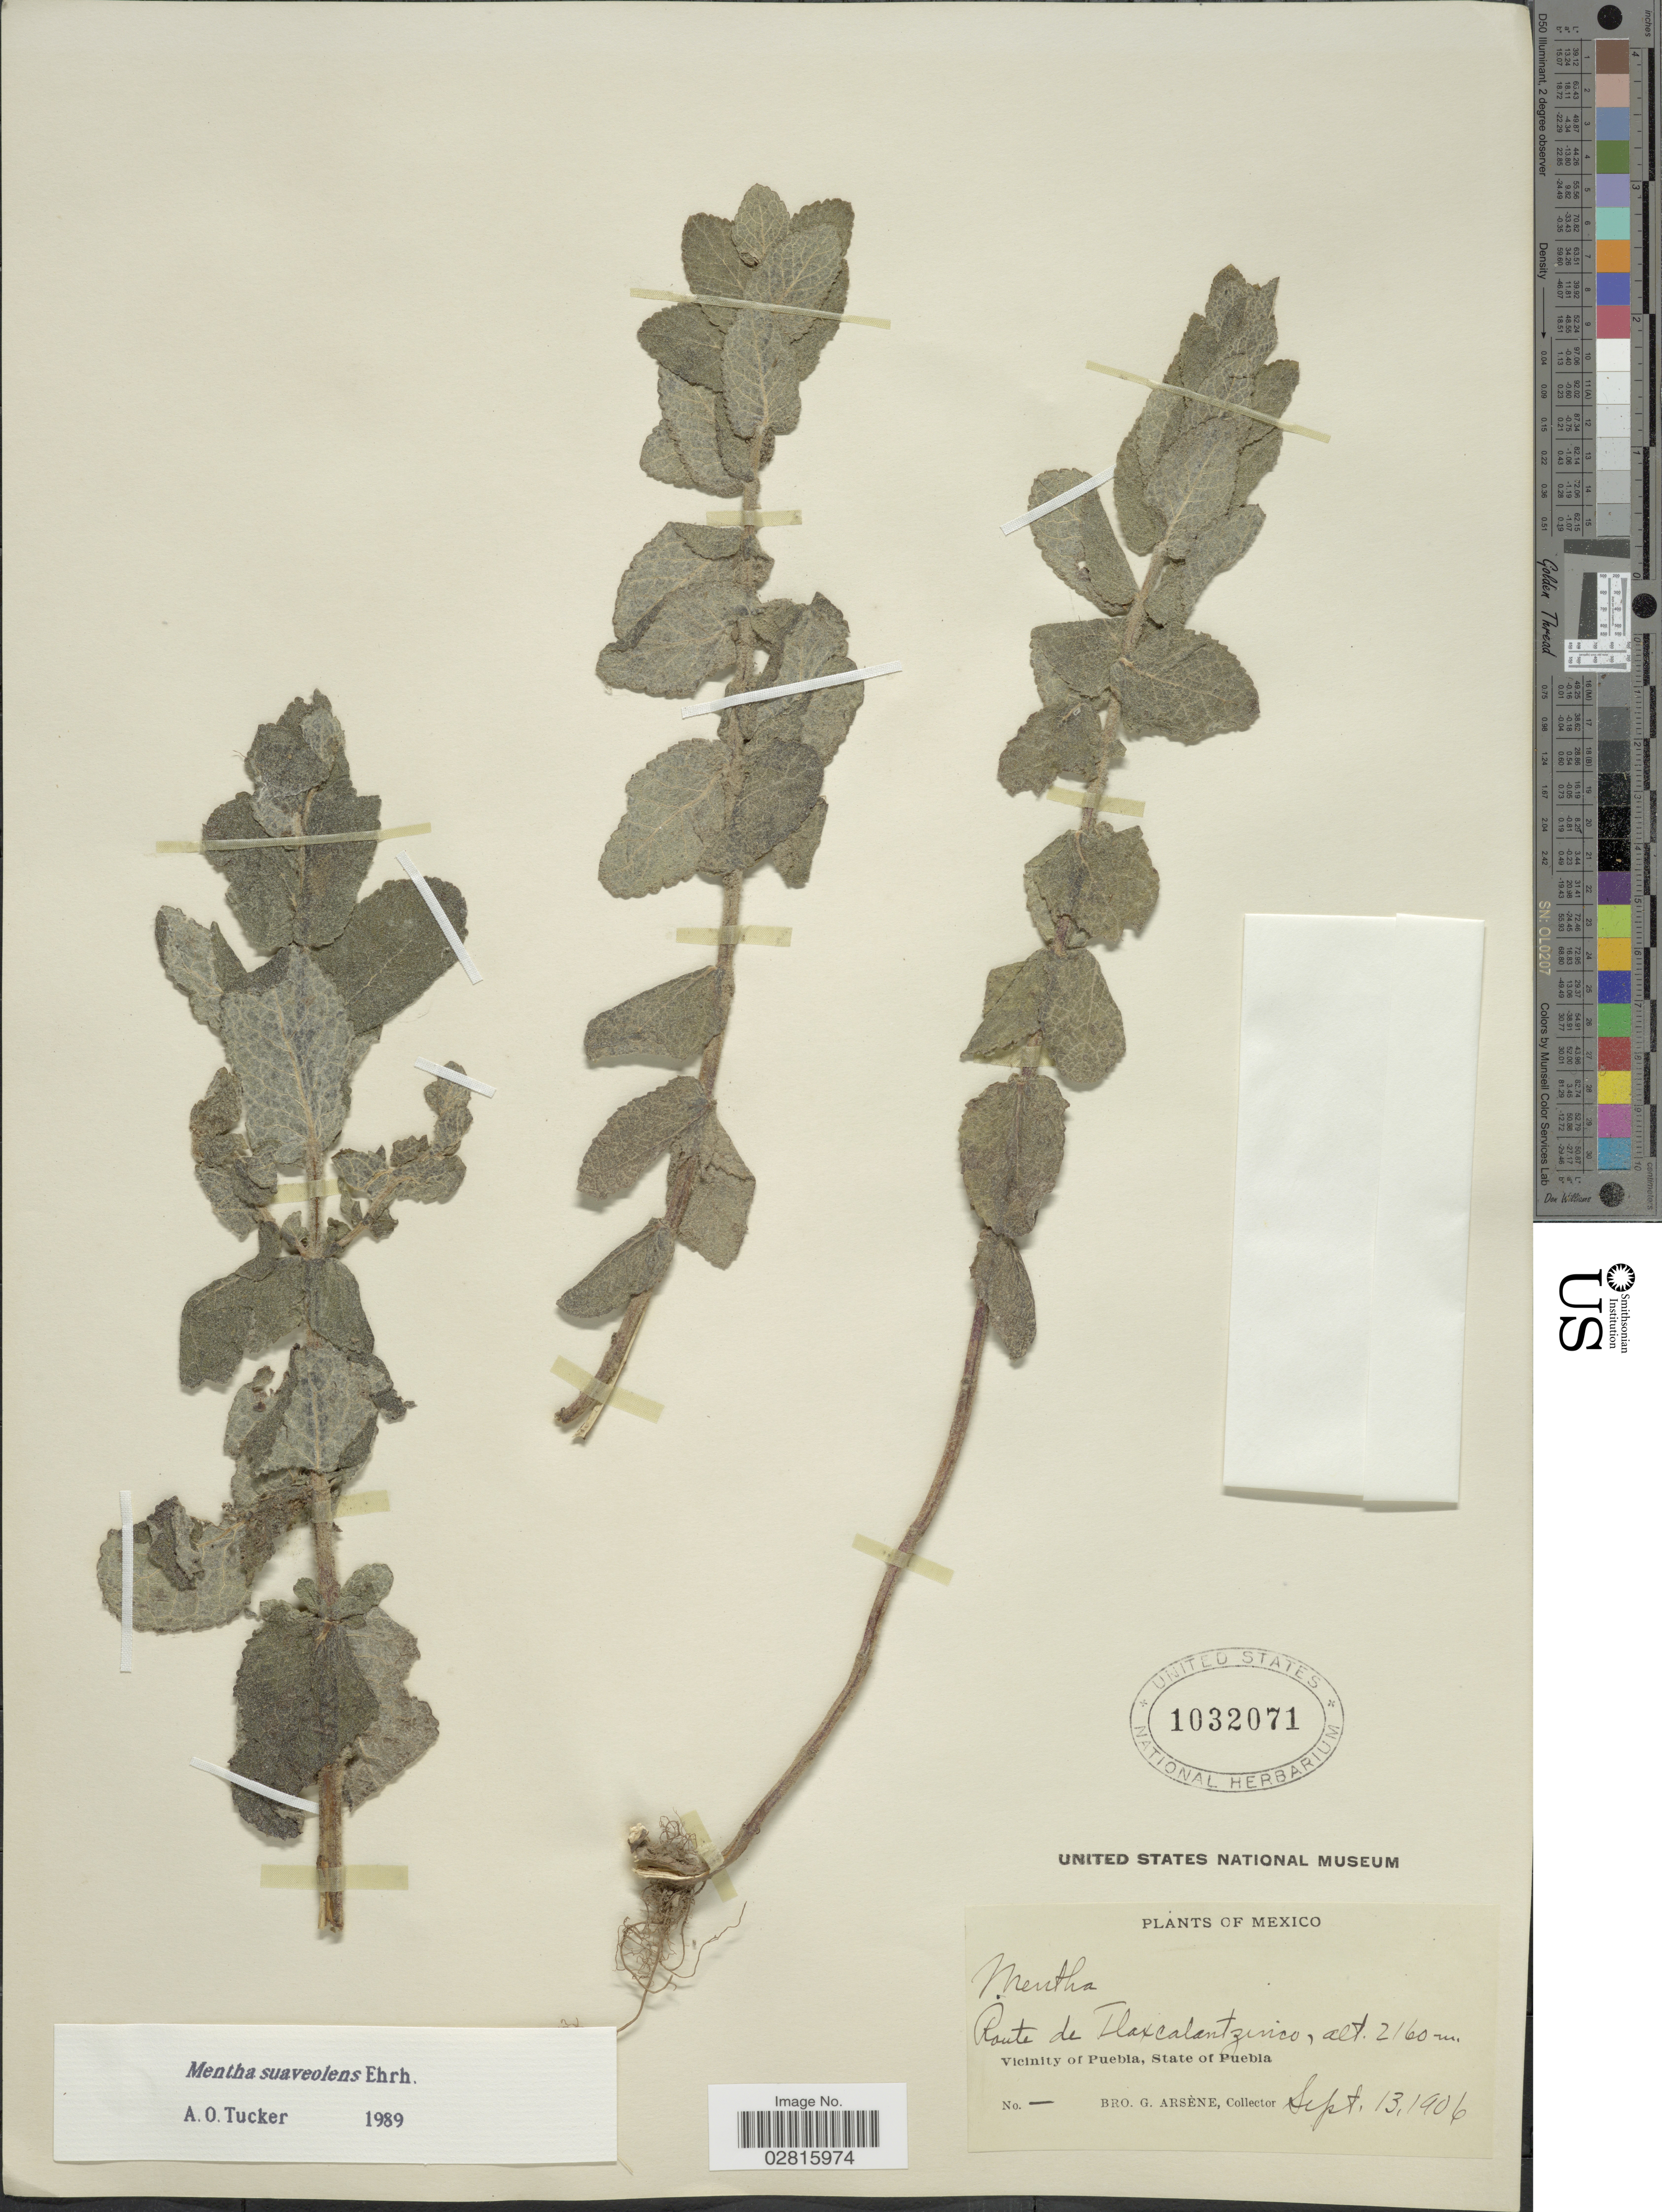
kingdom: Plantae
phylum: Tracheophyta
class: Magnoliopsida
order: Lamiales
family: Lamiaceae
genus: Mentha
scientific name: Mentha suaveolens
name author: Ehrh.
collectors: Bro. G. Arsène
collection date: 1906-09-13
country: Mexico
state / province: Puebla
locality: Route de Tlaxcalantzinco. Vicinity of Puebla, State of Puebla.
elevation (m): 2160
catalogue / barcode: US 1032071